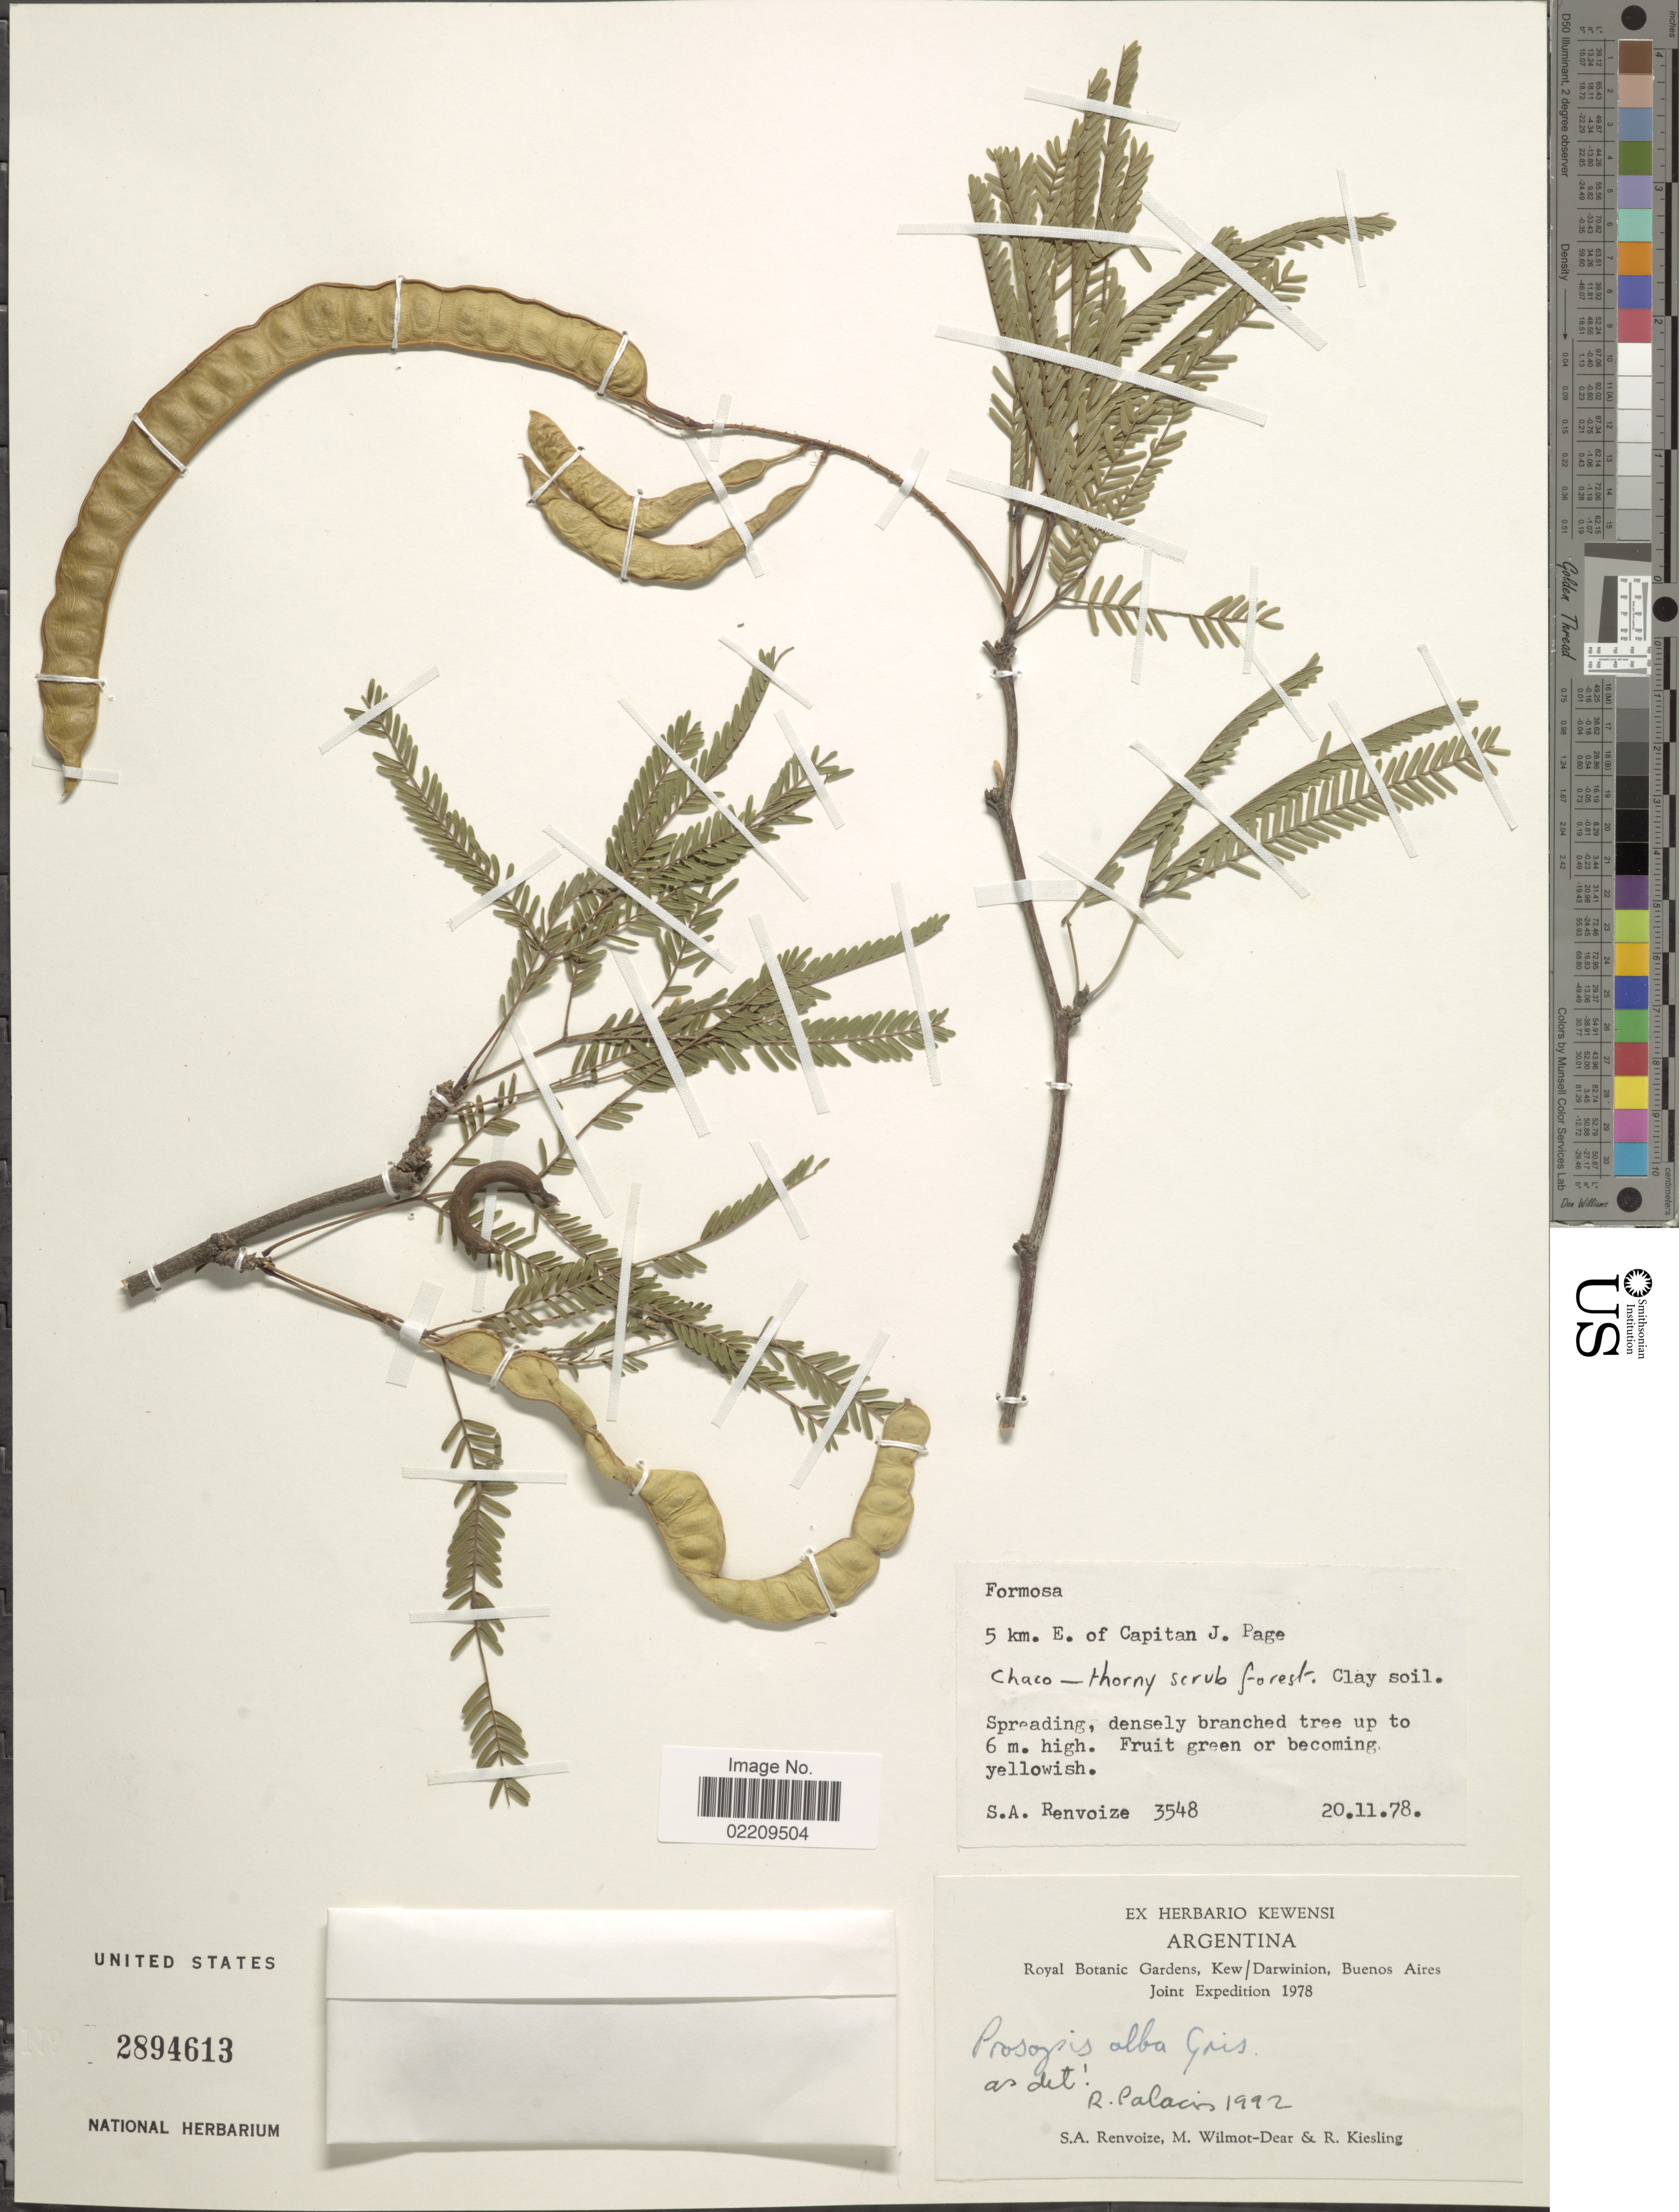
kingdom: Plantae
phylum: Tracheophyta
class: Magnoliopsida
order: Fabales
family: Fabaceae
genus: Neltuma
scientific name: Neltuma alba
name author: (Griseb.) C. E. Hughes & G.P. Lewis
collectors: S. A. Renvoize, M. Wilmot-Dear & R. Kiesling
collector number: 3548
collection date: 1978-11-20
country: Argentina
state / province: Formosa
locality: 5 km E. of Capitan J. Page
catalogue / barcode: US 2894613